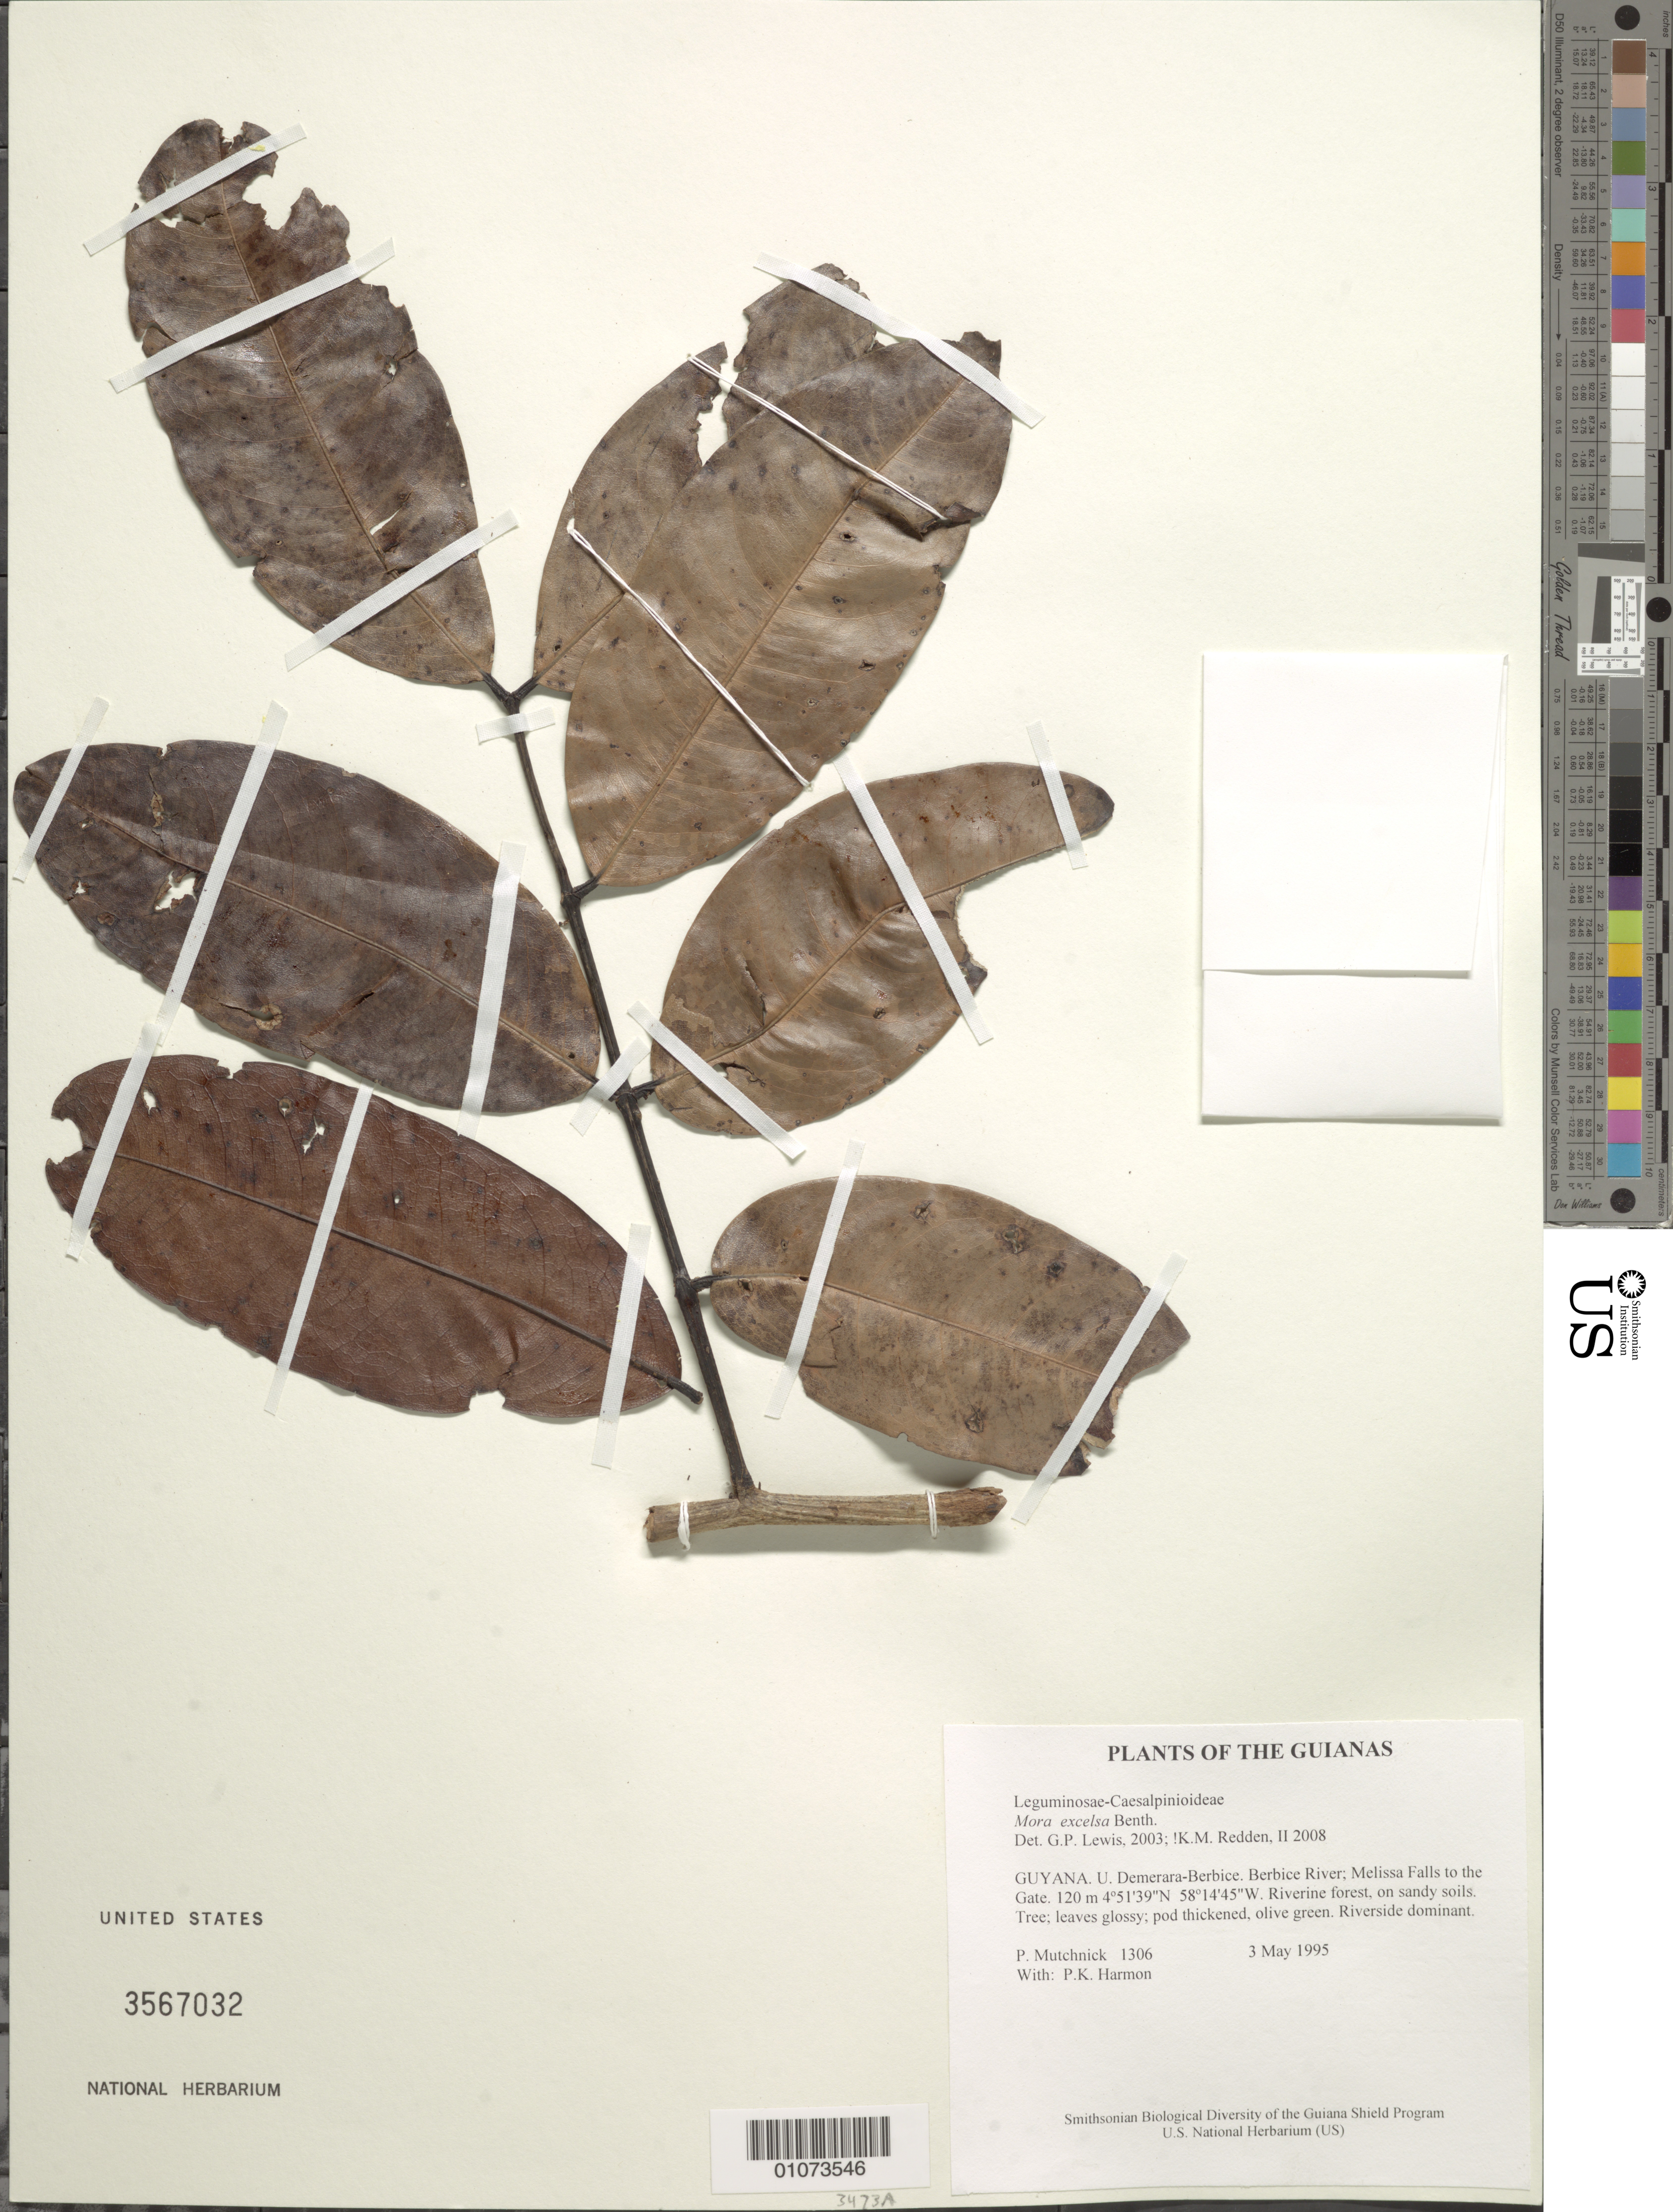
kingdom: Plantae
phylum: Tracheophyta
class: Magnoliopsida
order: Fabales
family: Fabaceae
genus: Mora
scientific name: Mora excelsa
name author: Benth.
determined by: Redden, K. M.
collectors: P. Mutchnick & P. Harmon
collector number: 1306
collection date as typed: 3 May 1995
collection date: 1995-05-03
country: Guyana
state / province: U. Demerara-Berbice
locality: Berbice River; Melissa Falls to the Gate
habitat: Riverine forest, on sandy soils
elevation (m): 120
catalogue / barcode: US 3567032